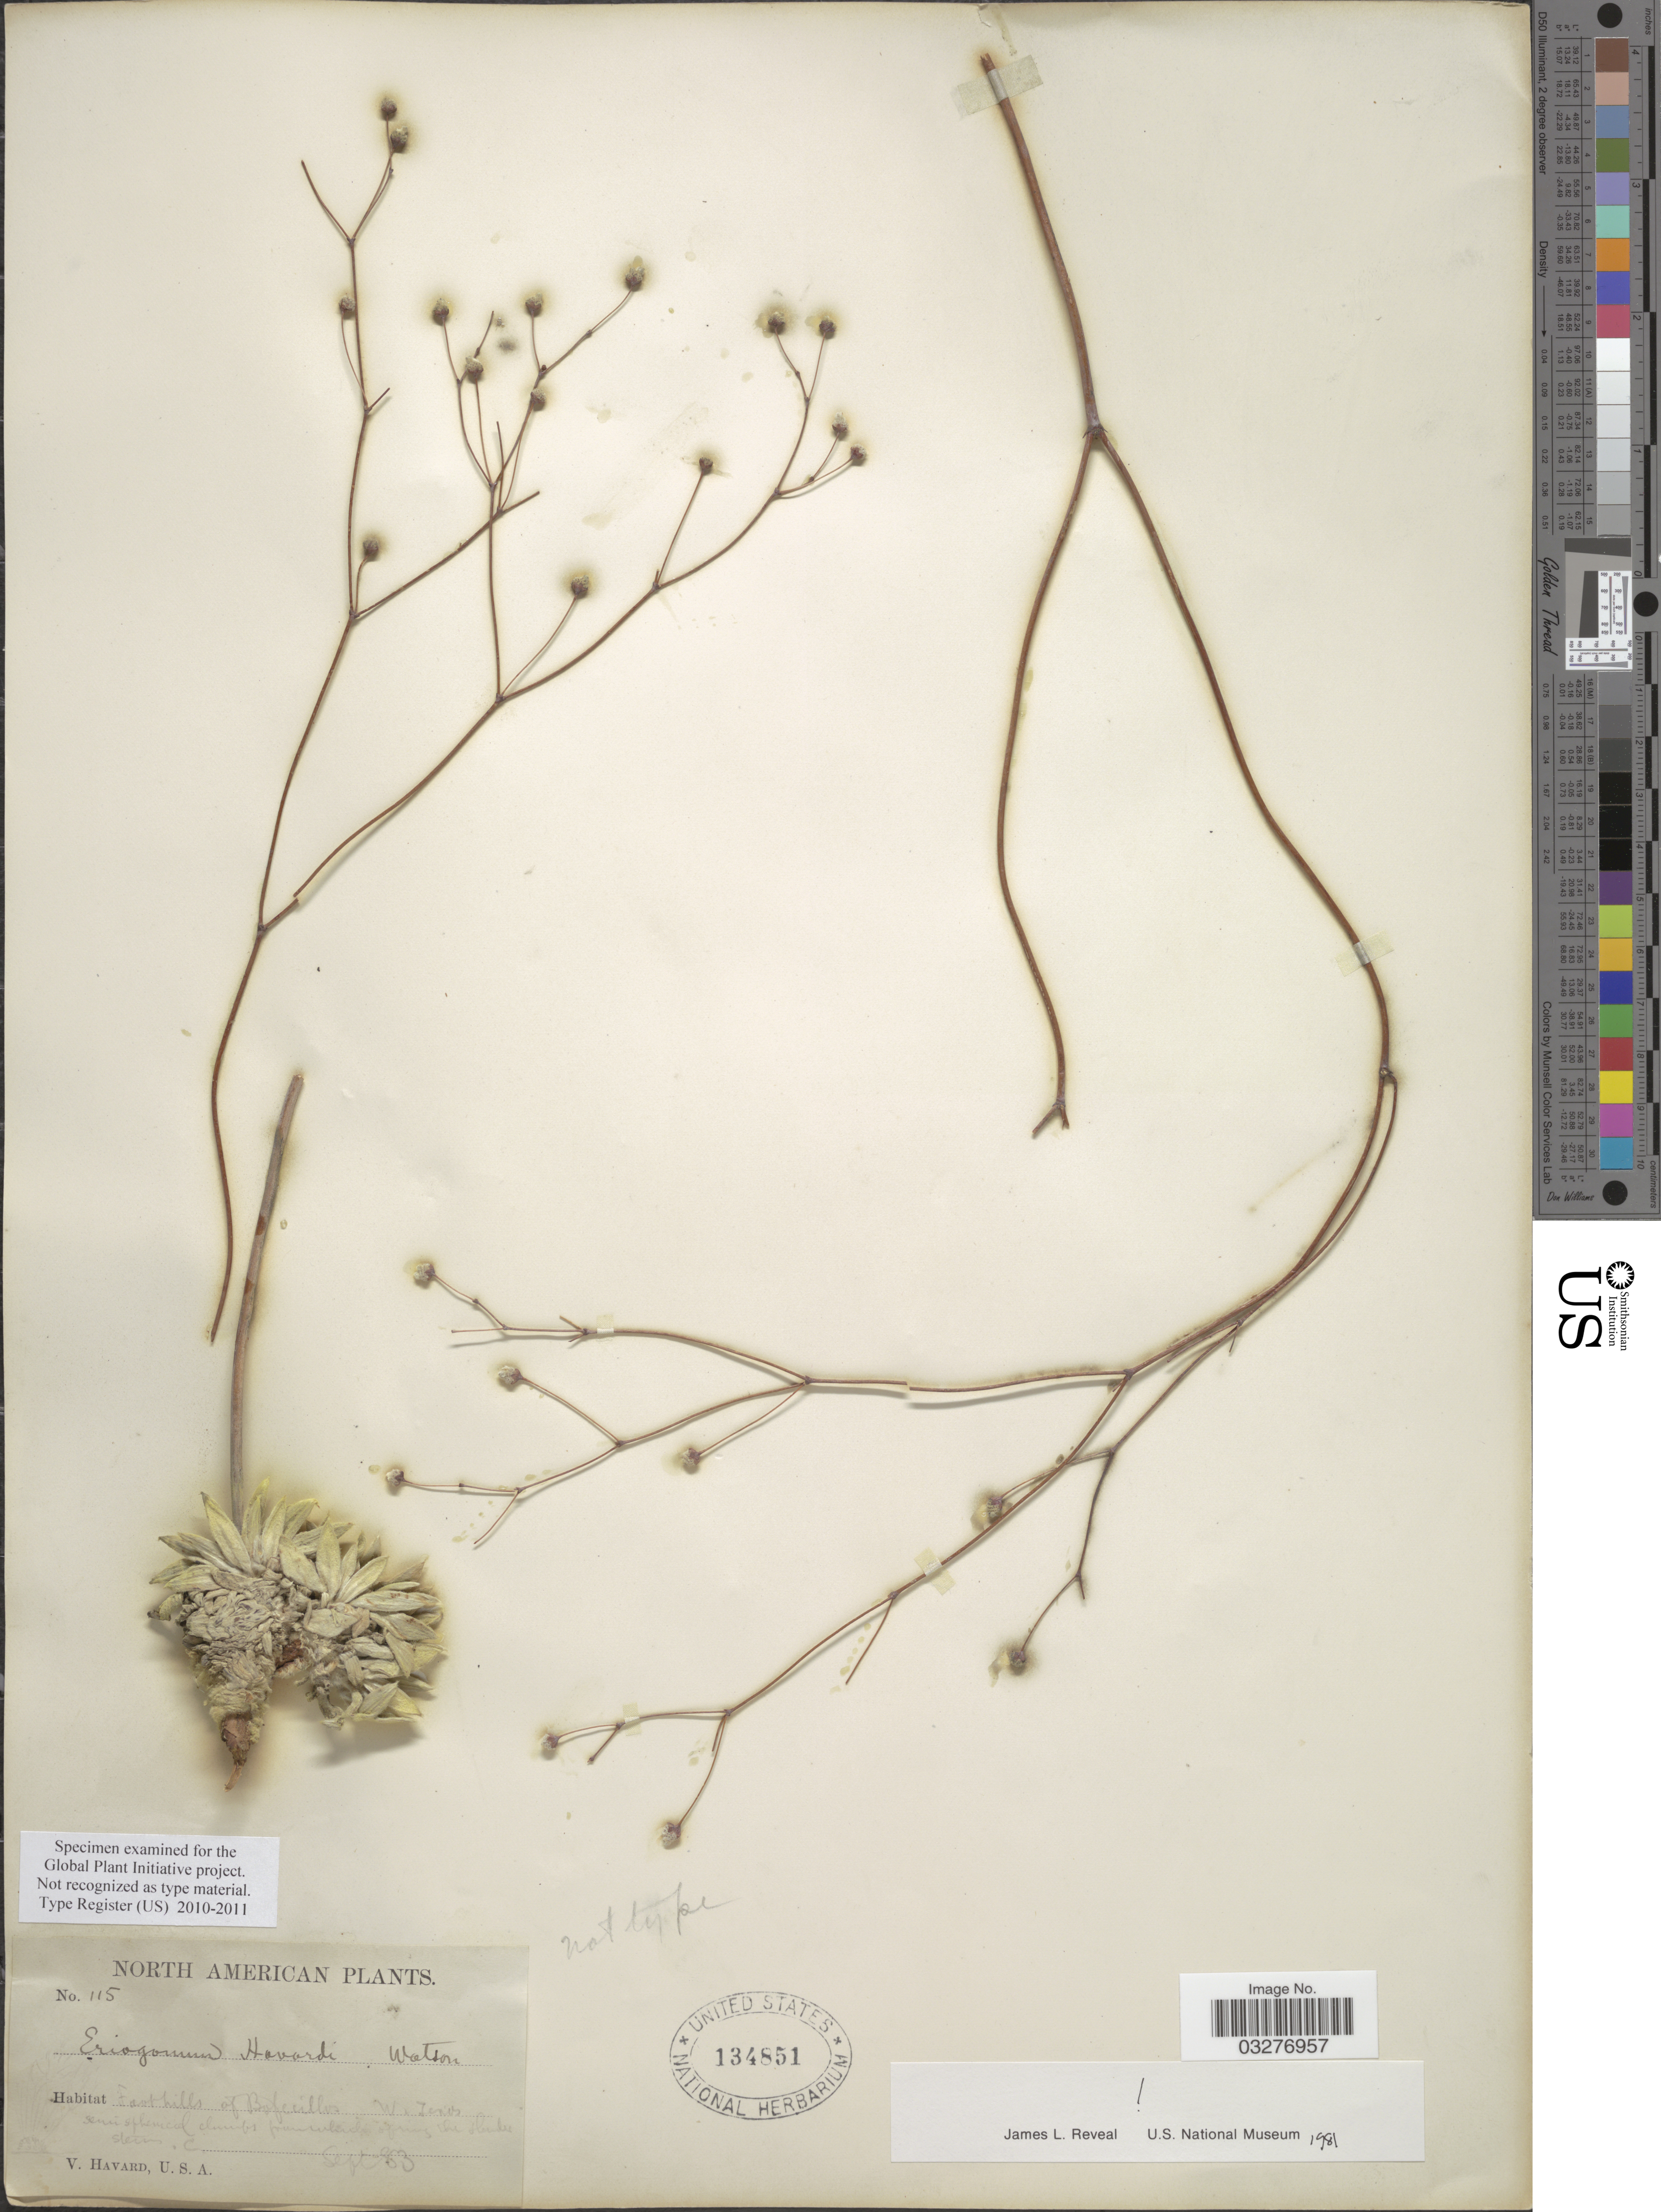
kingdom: Plantae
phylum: Tracheophyta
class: Magnoliopsida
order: Caryophyllales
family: Polygonaceae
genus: Eriogonum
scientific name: Eriogonum havardii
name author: S. Watson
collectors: V. Havard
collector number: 115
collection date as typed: Transcribed d/m/y: /9/83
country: United States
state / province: Texas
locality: Foothills of Bofecillos. W. Texas.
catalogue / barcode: US 134851